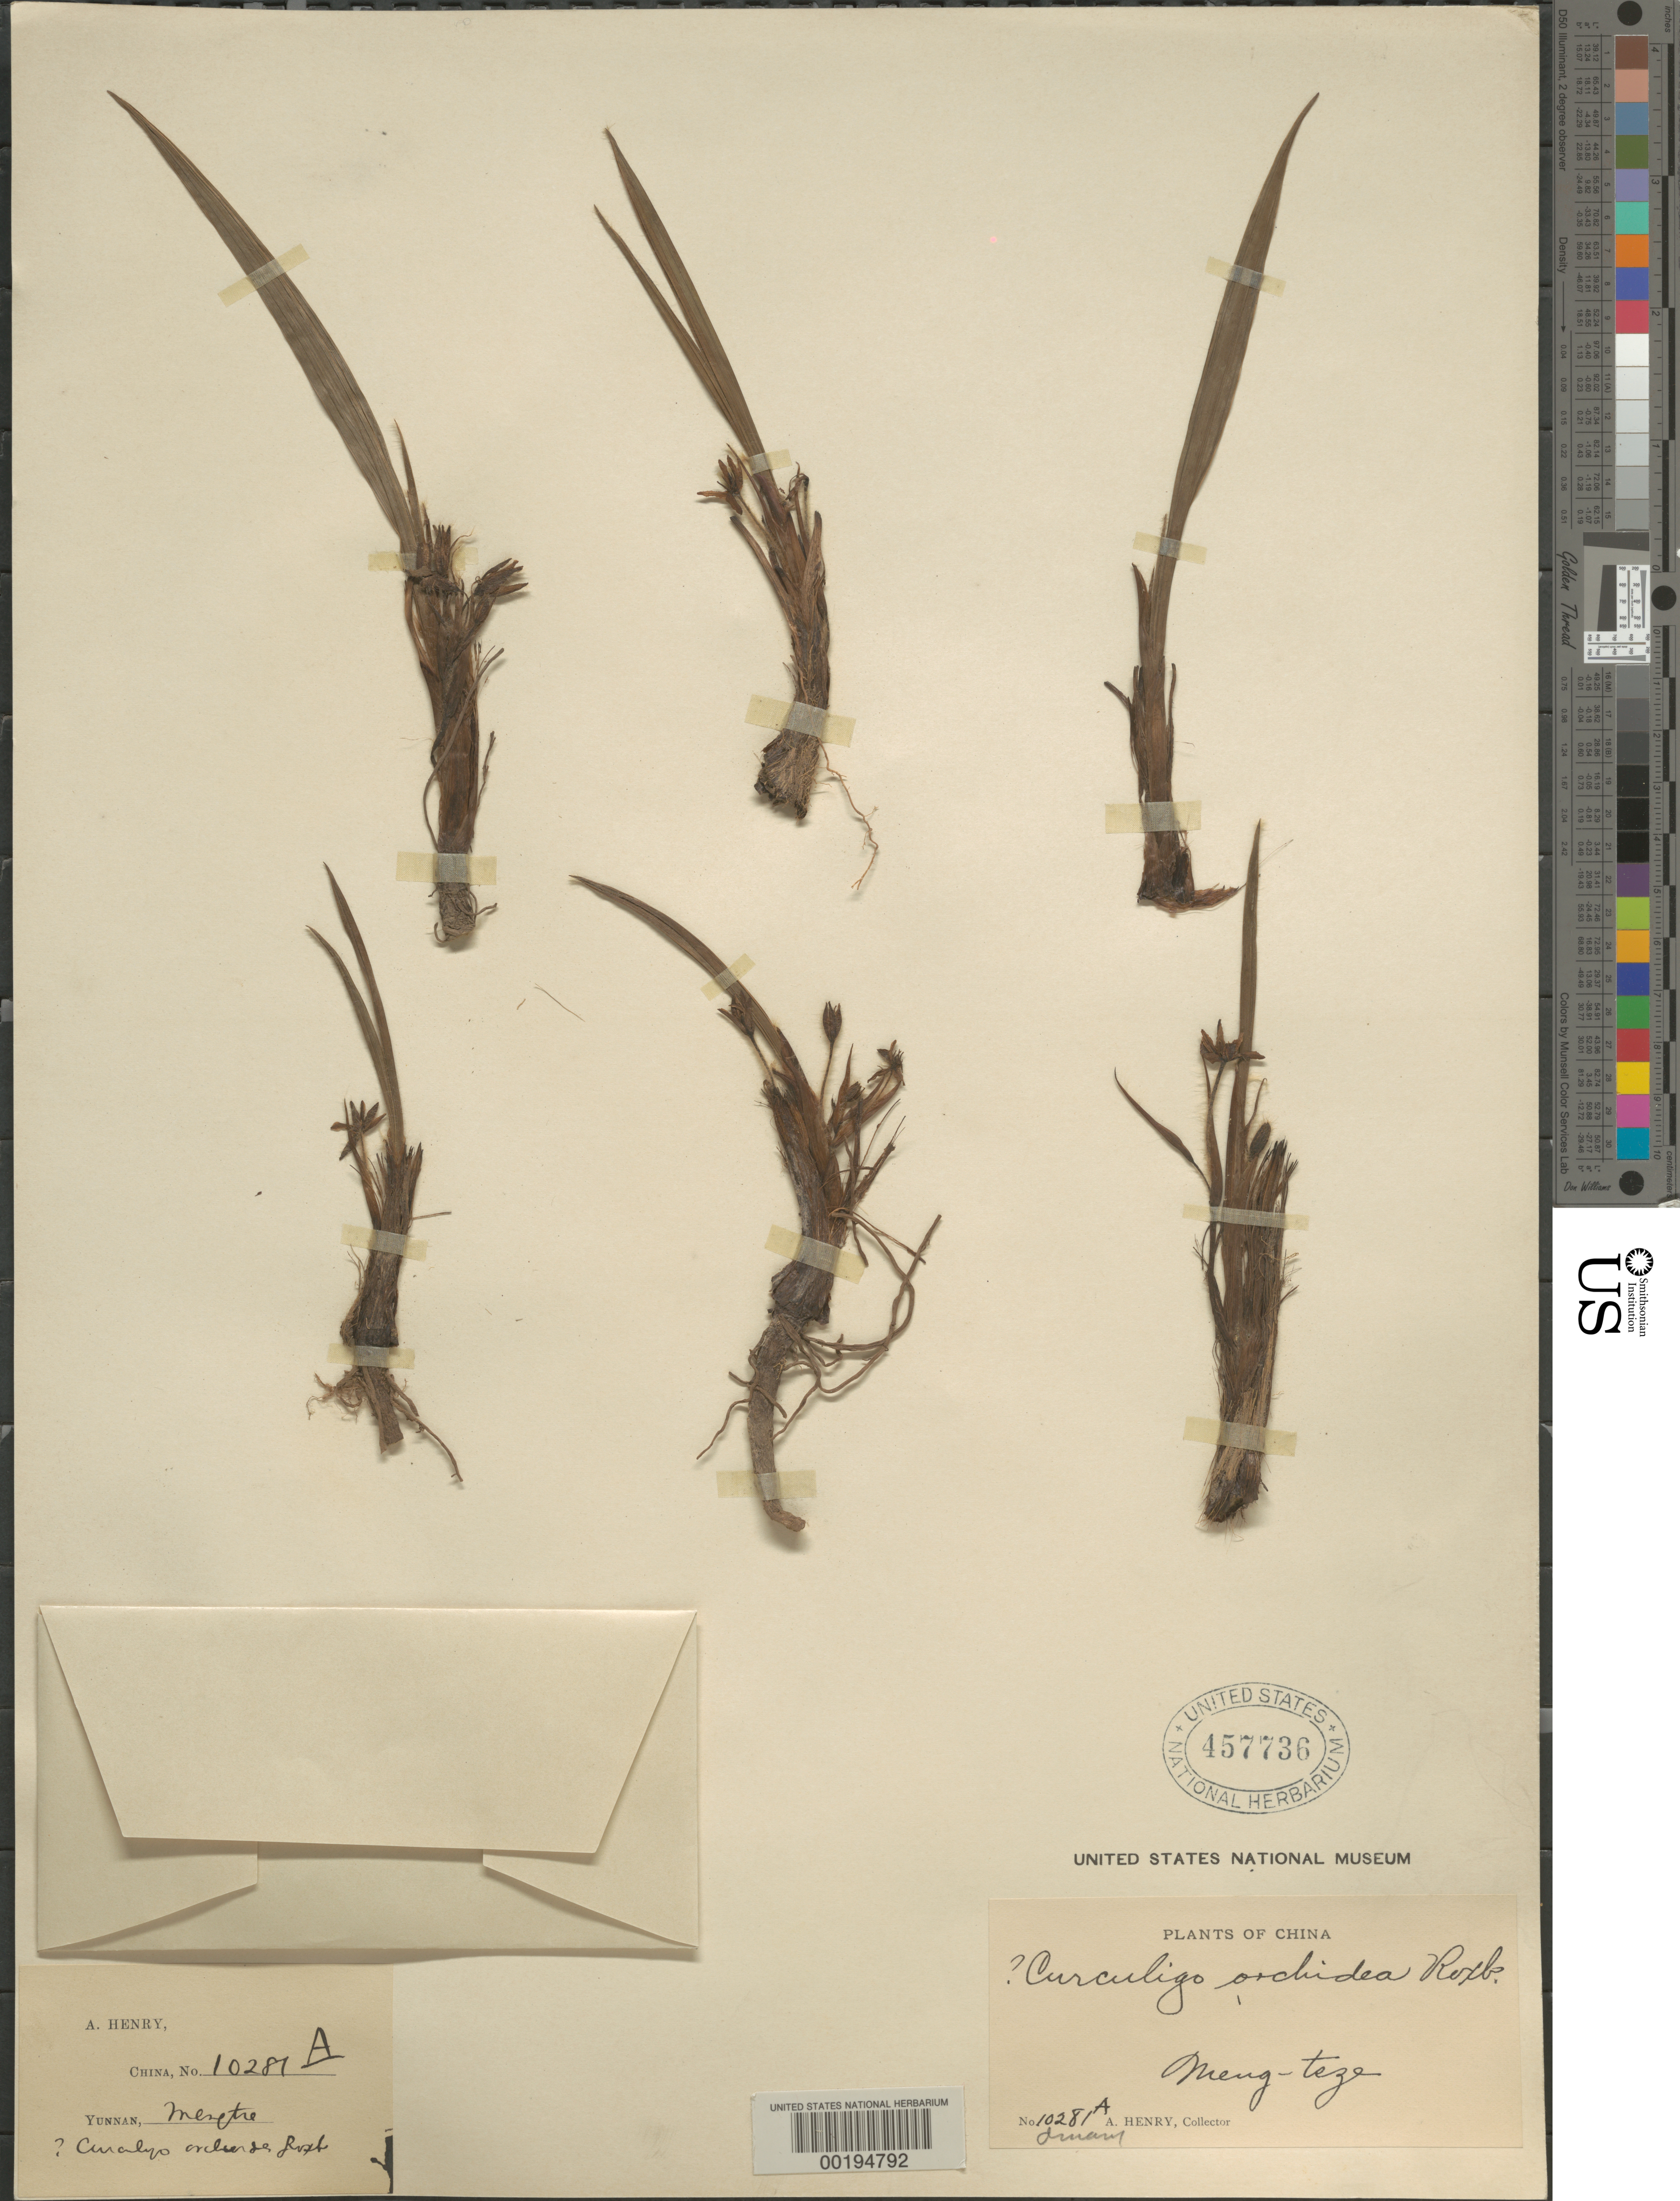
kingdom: Plantae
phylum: Tracheophyta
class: Liliopsida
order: Asparagales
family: Hypoxidaceae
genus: Curculigo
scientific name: Curculigo orchioides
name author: Gaertn.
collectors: A. Henry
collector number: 10281 A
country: China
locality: Meng-tsze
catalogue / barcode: US 457736